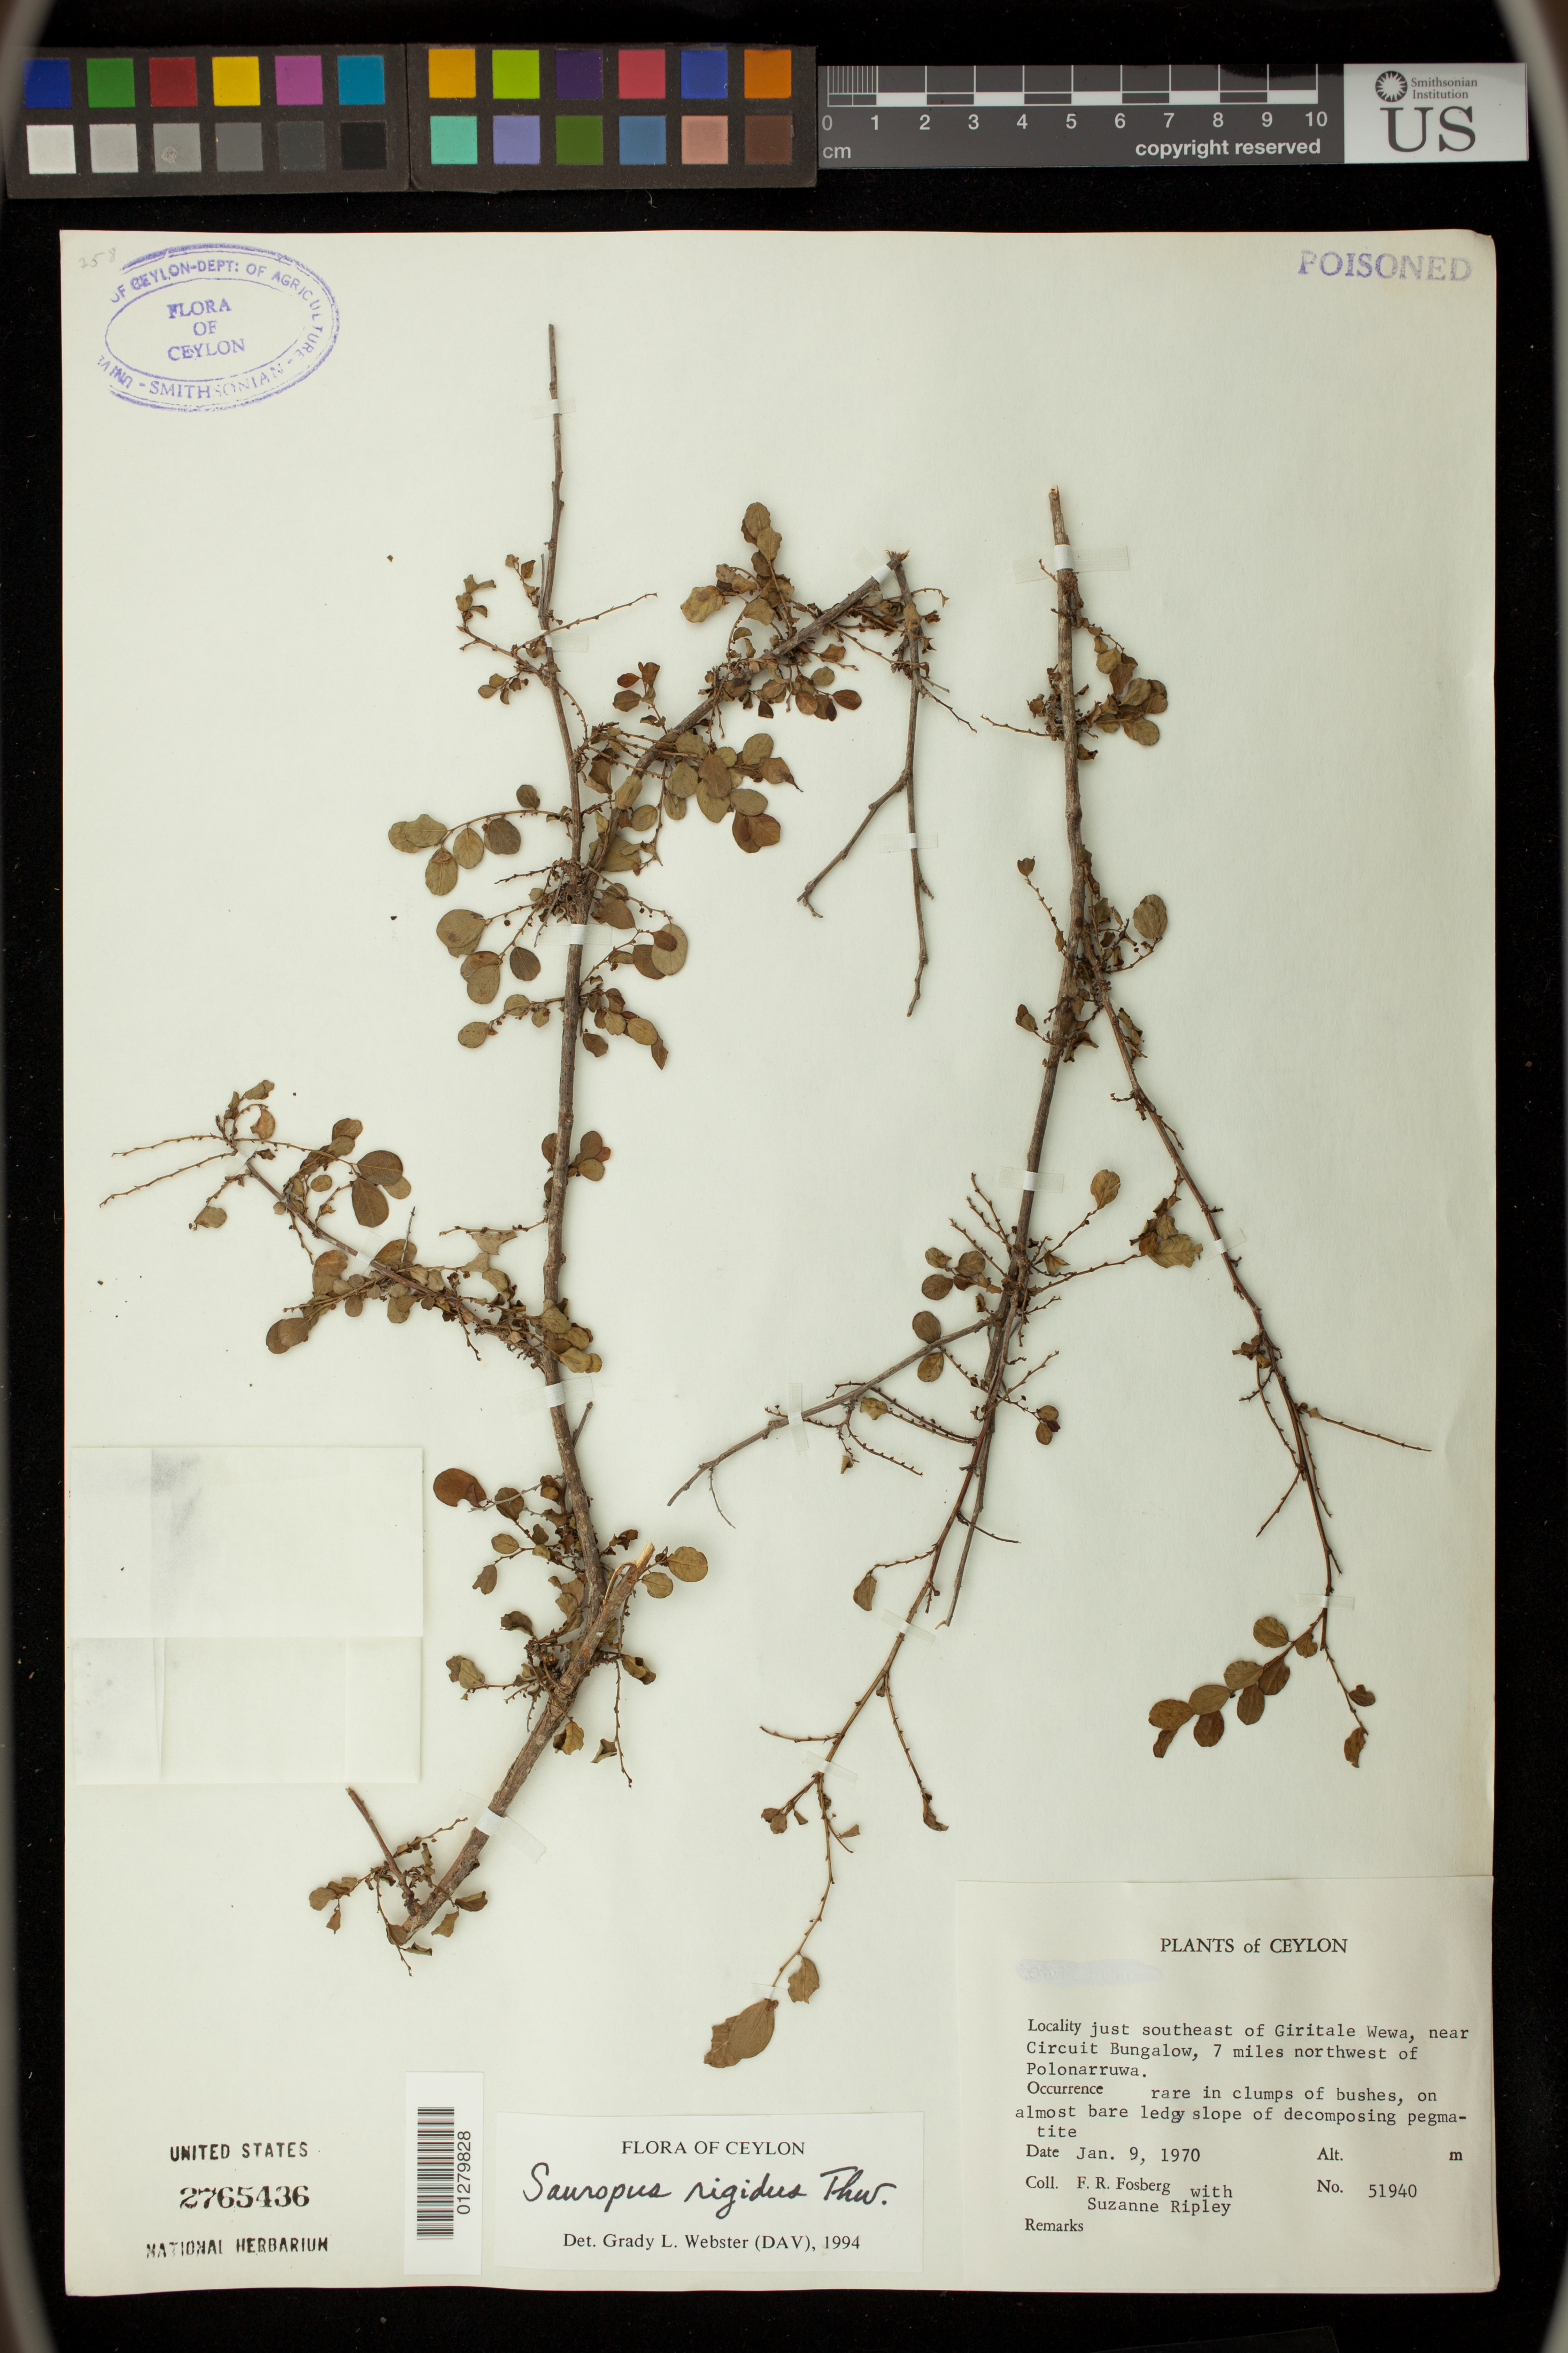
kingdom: Plantae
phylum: Tracheophyta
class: Magnoliopsida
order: Malpighiales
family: Phyllanthaceae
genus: Sauropus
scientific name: Sauropus quadrangularis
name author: (Willd.) Müll. Arg.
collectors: F. R. Fosberg & S. Ripley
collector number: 51940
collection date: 1970-01-09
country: Sri Lanka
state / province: North Central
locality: Just southeast of Giritale Wewa, near Circuit Bungalow, 7 miles northwest of Polonarruwa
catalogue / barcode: US 2765436